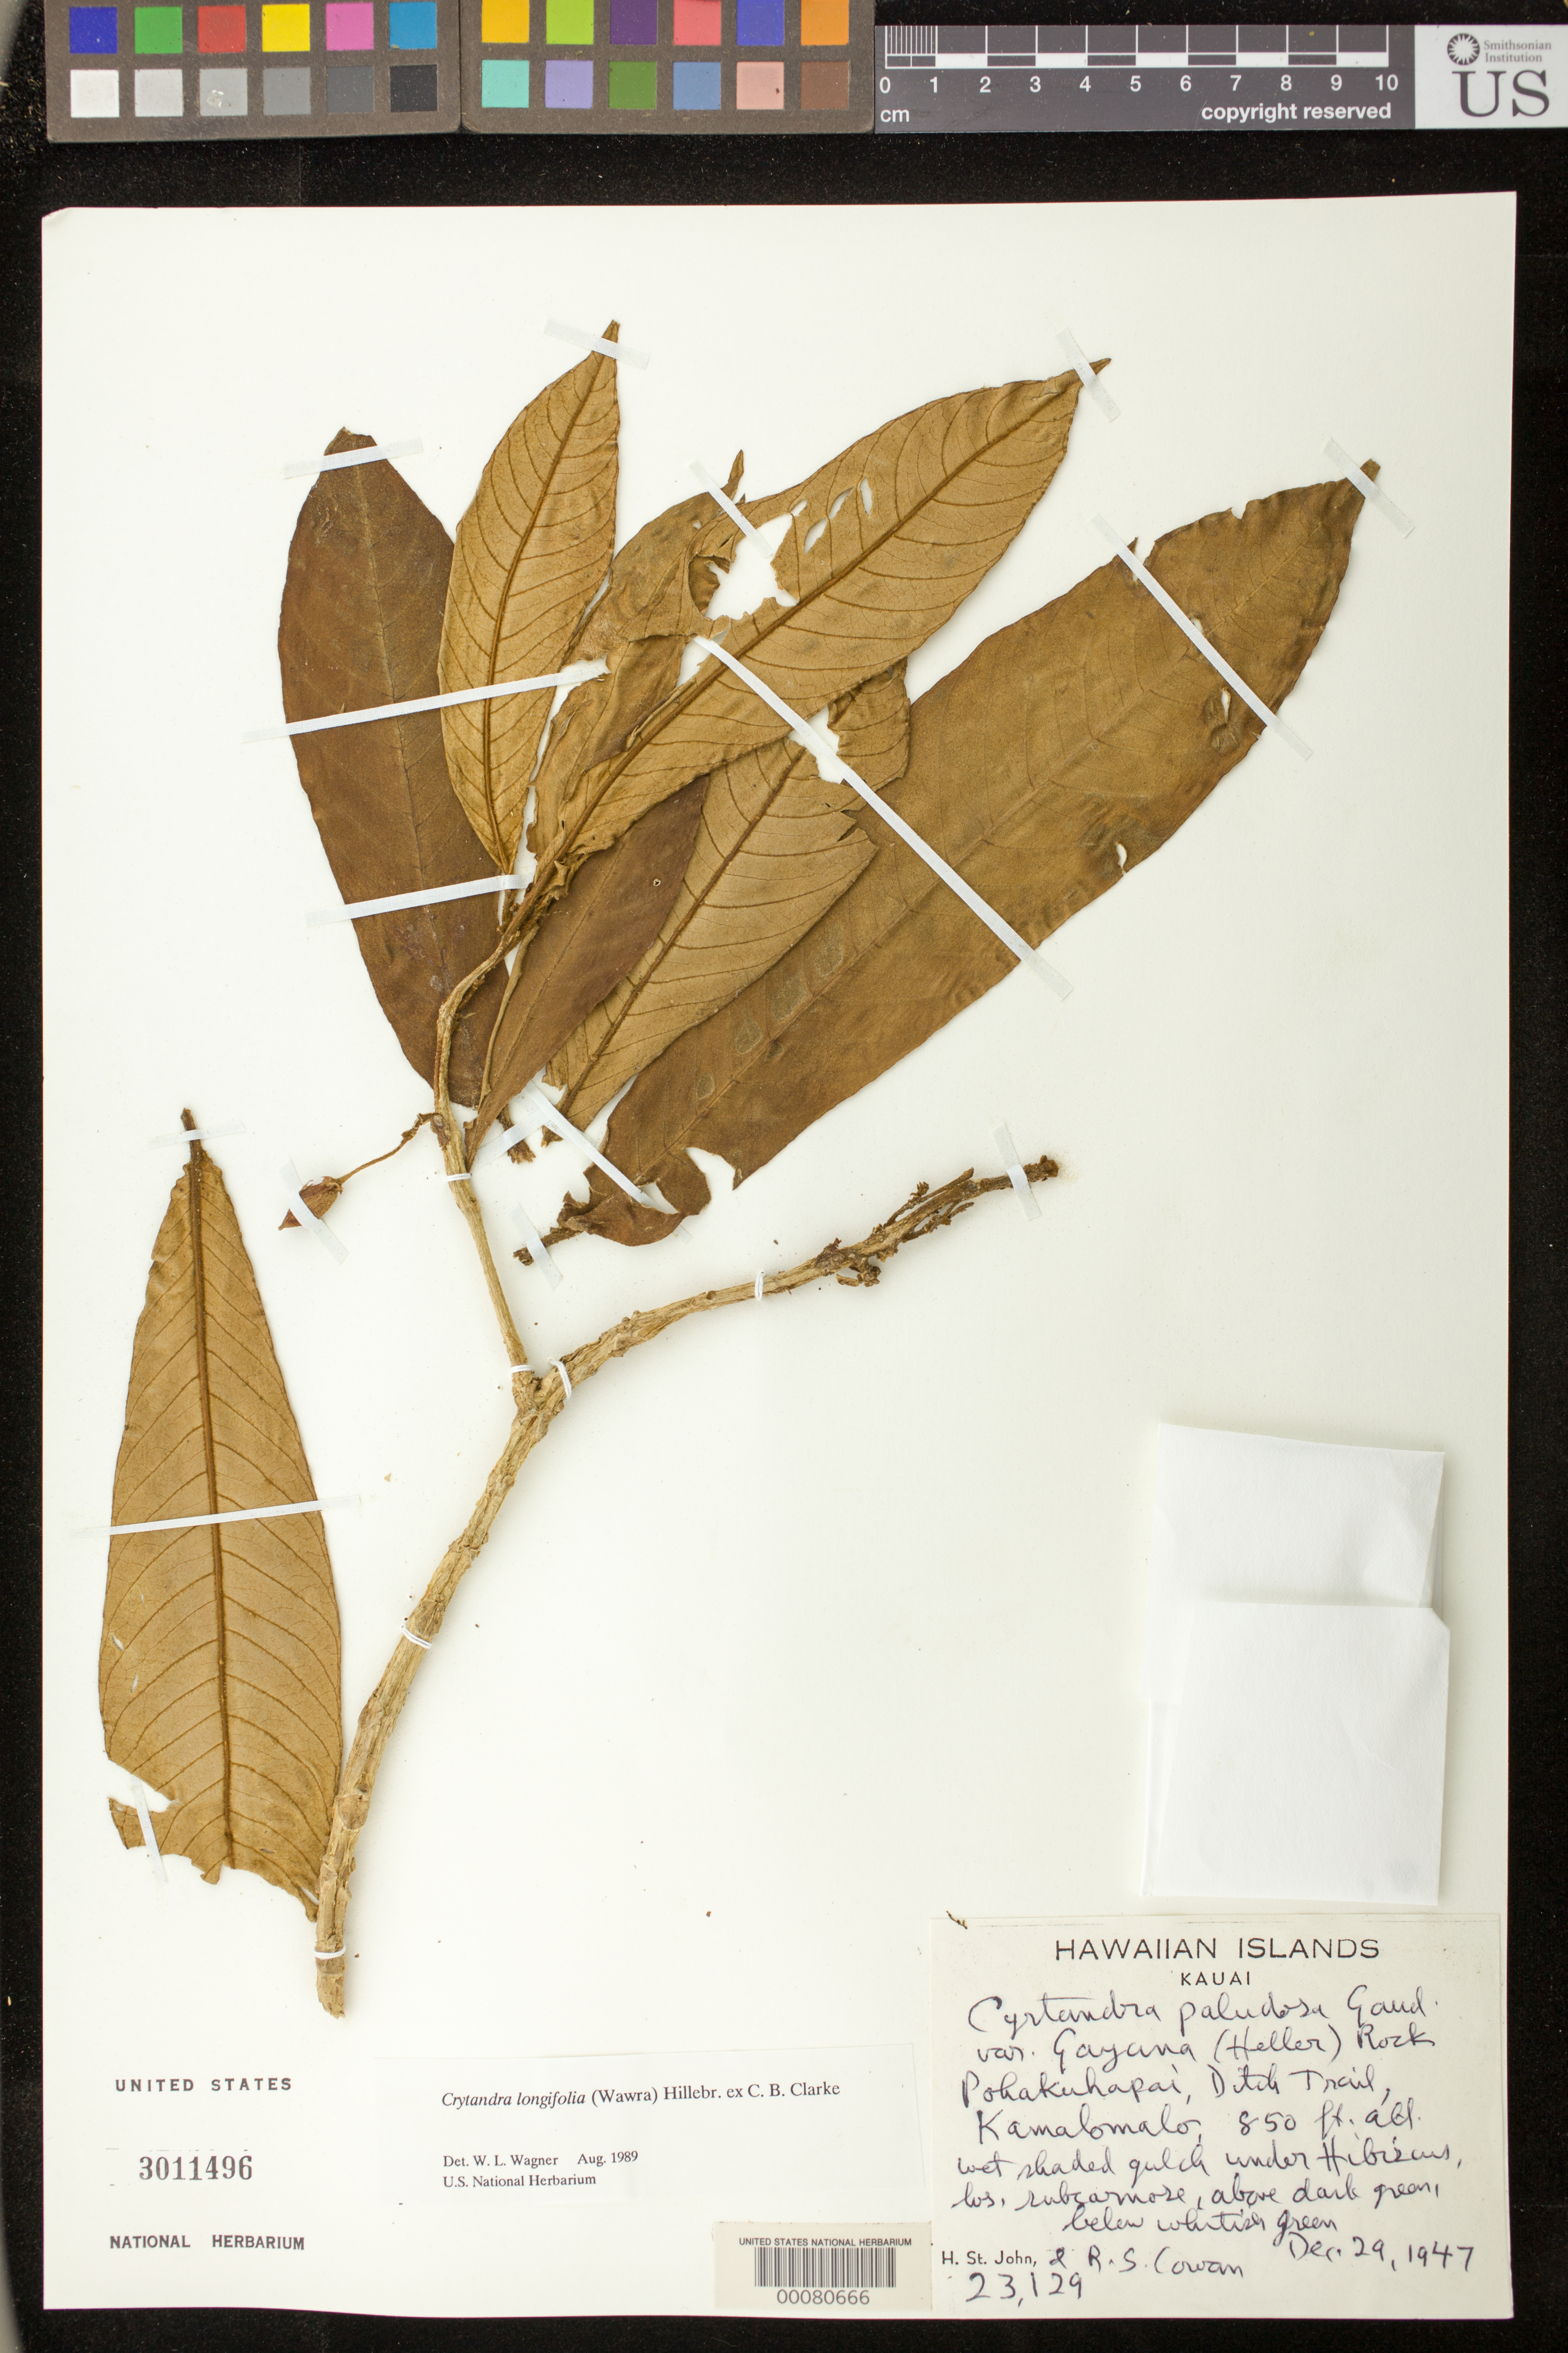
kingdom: Plantae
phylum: Tracheophyta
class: Magnoliopsida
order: Lamiales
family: Gesneriaceae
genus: Cyrtandra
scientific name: Cyrtandra longifolia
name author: (Wawra) Hillebr. ex C.B. Clarke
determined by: Wagner, W. L., (BOT), Smithsonian Institution - National Museum of Natural History (UNITED STATES)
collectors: H. St. John & R. S. Cowan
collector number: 23129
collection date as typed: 29 Dec 1947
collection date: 1947-12-29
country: United States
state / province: Hawaii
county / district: Kauai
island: Kaua'i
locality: Pohakuhapai ditch trail, Kamalomalo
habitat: Wet shaded gulch under hibiscus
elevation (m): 259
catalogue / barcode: US 3011496